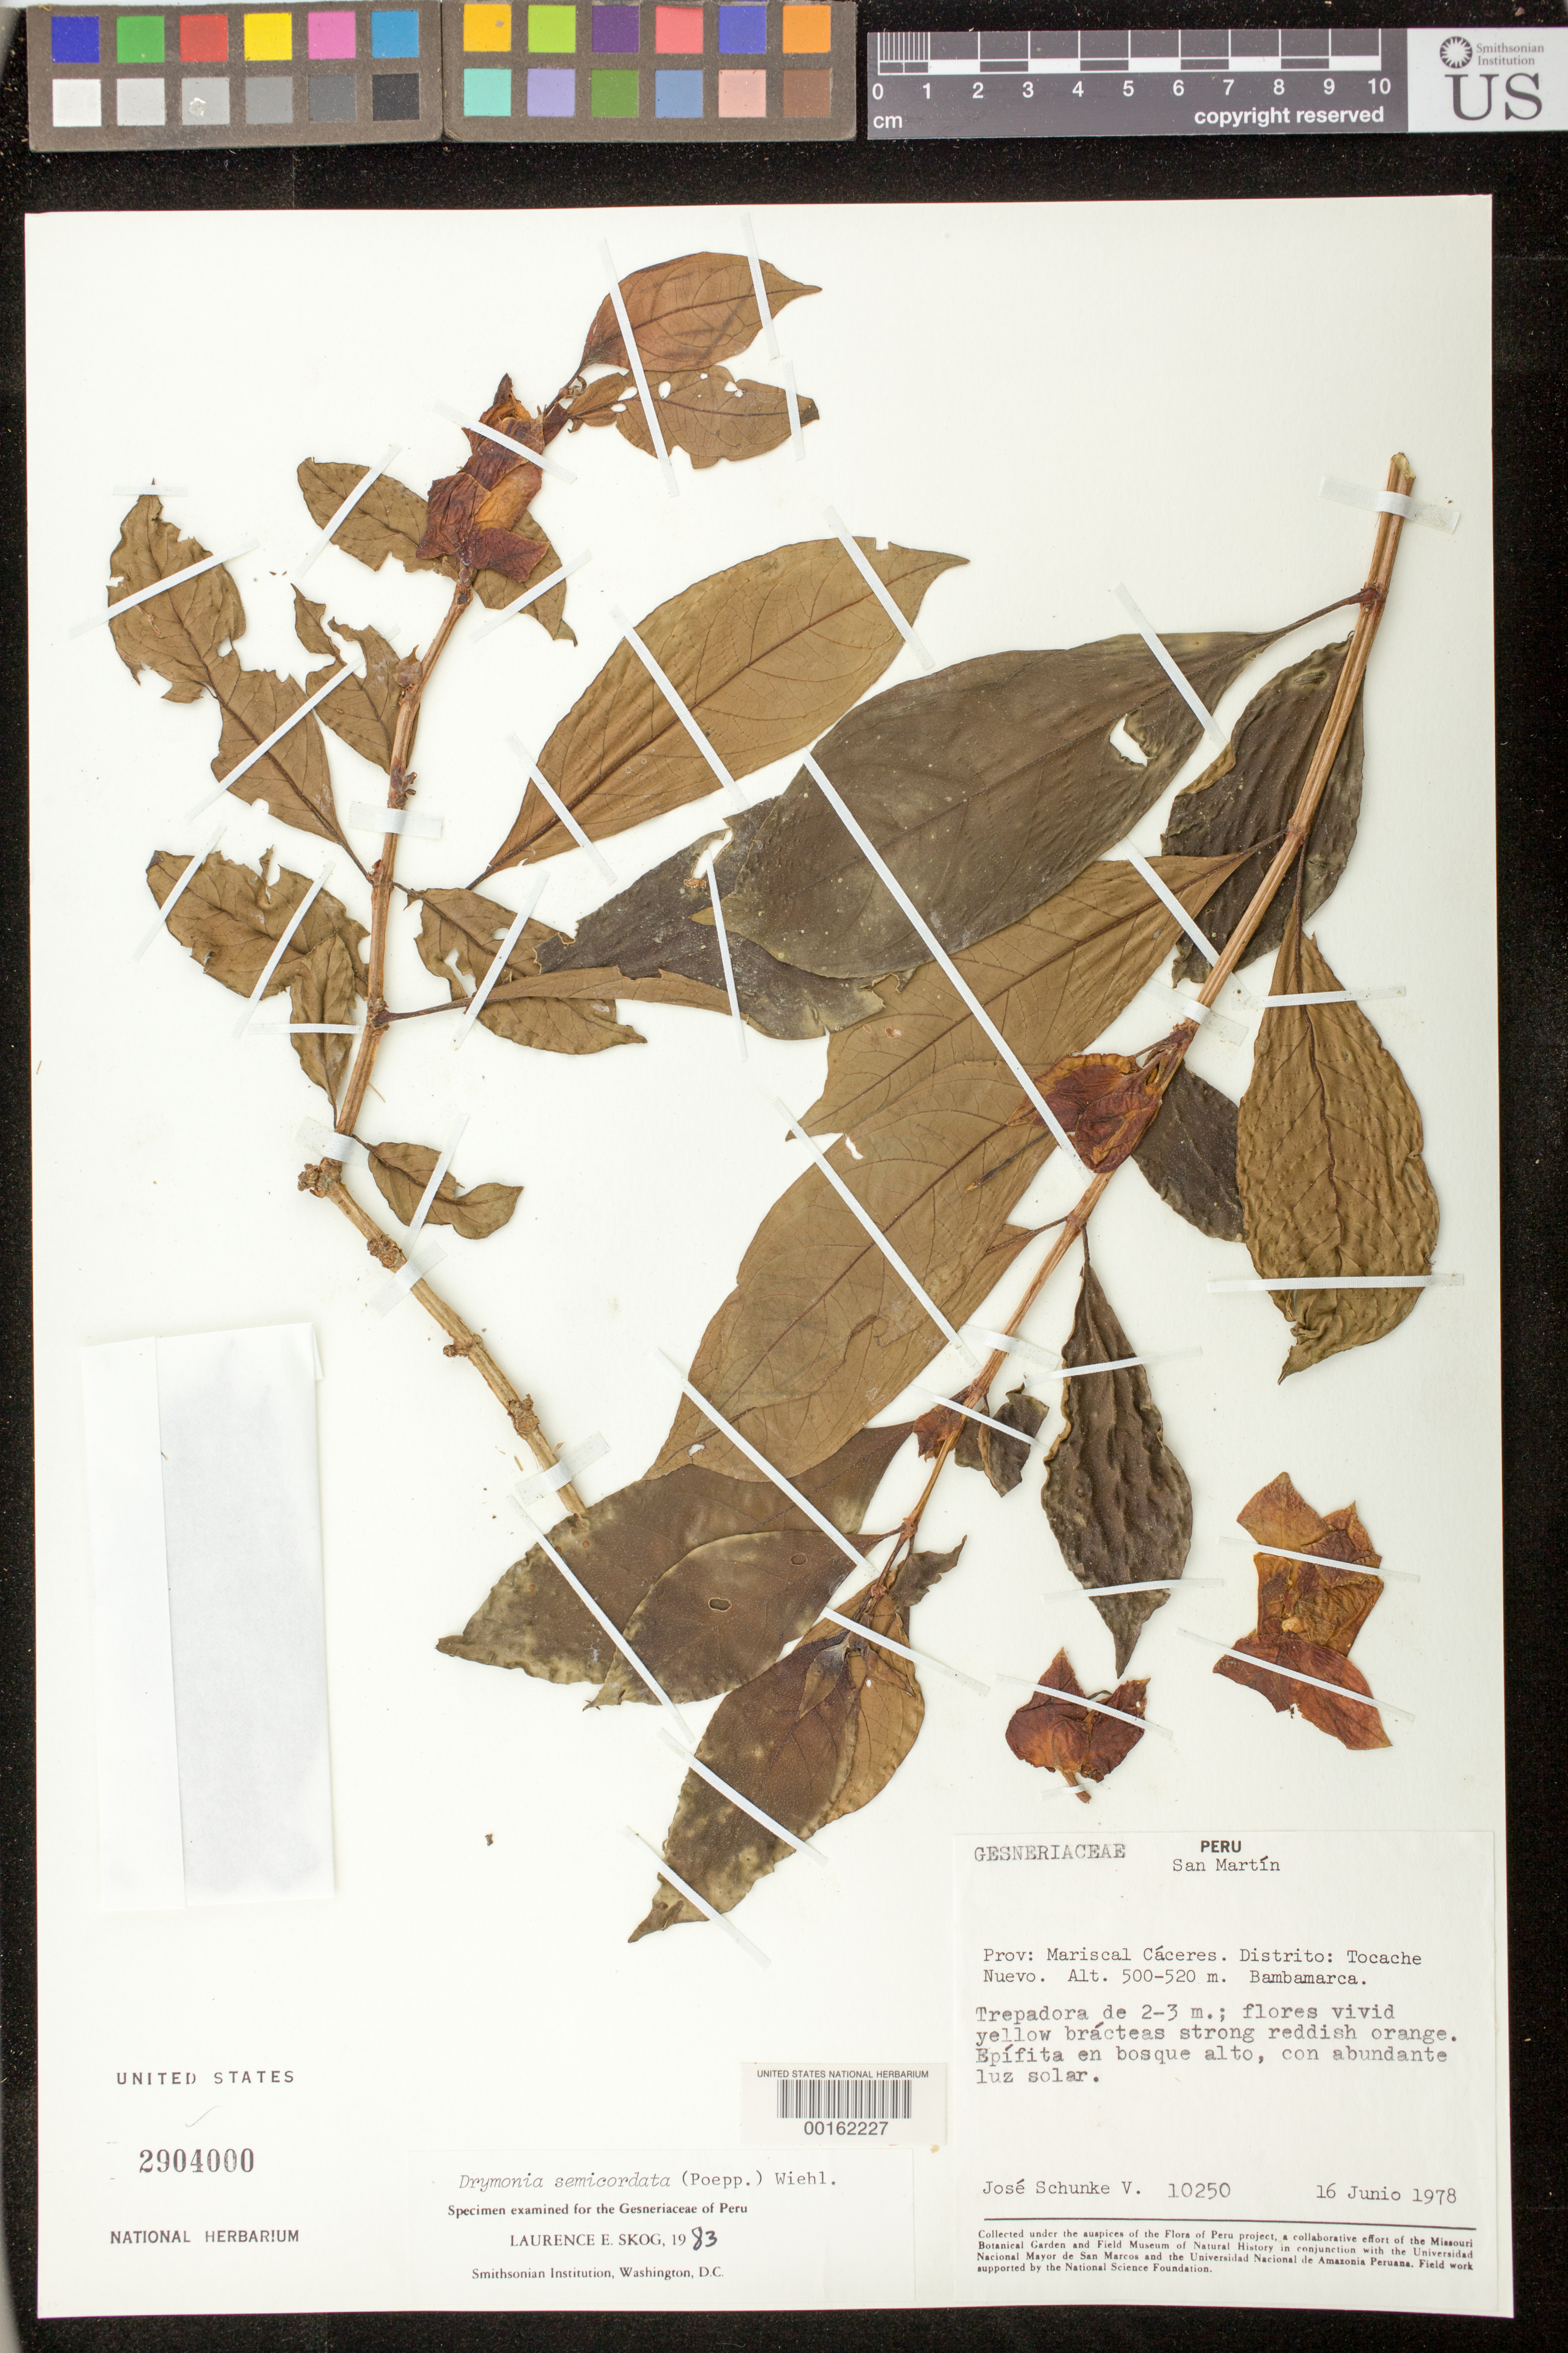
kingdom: Plantae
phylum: Tracheophyta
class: Magnoliopsida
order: Lamiales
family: Gesneriaceae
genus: Drymonia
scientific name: Drymonia semicordata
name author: (Poepp.) Wiehler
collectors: J. Schunke Vigo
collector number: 10250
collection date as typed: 16 Jun 1978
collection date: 1978-06-16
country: Peru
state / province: San Martín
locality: Prov. Mariscal Cáceres, Dtto. Tocache Nuevo, Bambamarca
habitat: Epiphyte in tall forest, with lots of sunshine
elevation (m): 500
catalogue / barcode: US 2904000